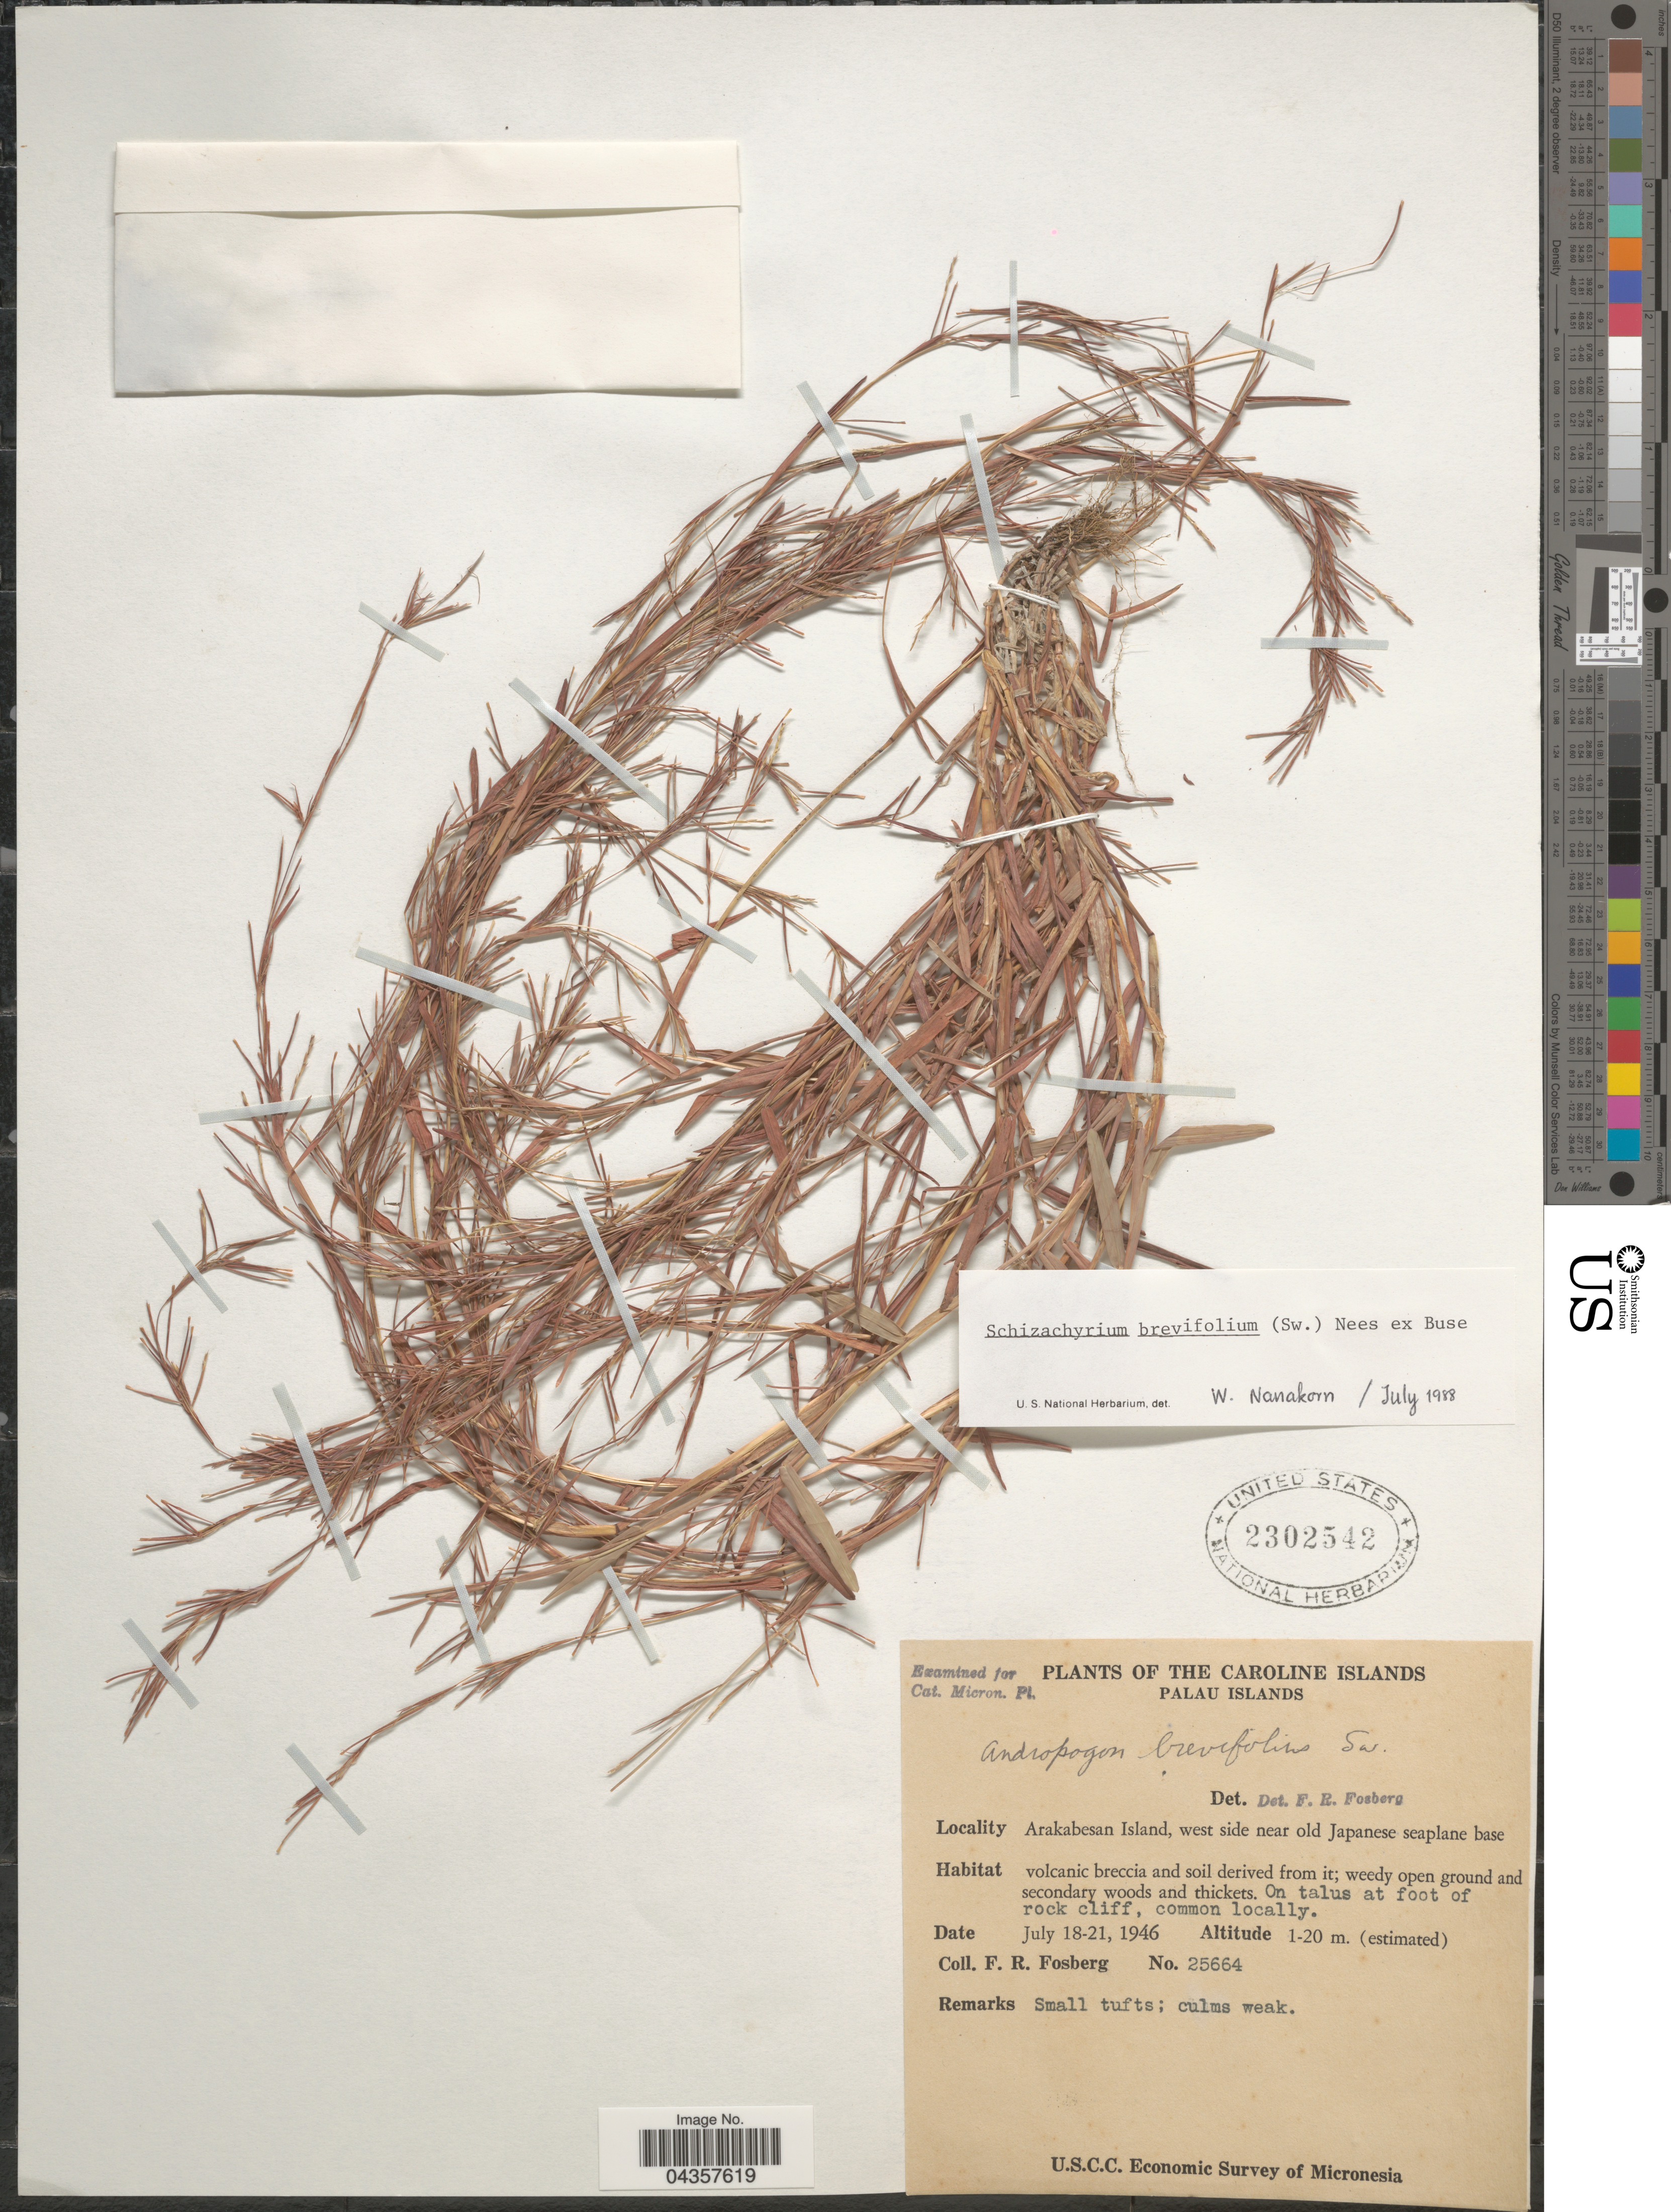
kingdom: Plantae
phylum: Tracheophyta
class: Liliopsida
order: Poales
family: Poaceae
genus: Schizachyrium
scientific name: Schizachyrium brevifolium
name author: (Sw.) Nees ex Büse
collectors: F. R. Fosberg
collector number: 25664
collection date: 1946-07-18/1946-07-21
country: Palau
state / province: Koror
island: Ngerekebesang [Arakabesan]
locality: The Caroline Islands. Palau Islands. Arakabesan Island, west side near old Japanese seaplane base. U.S.C.C. Economic Survey of Micronesia.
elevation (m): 1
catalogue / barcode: US 2302542